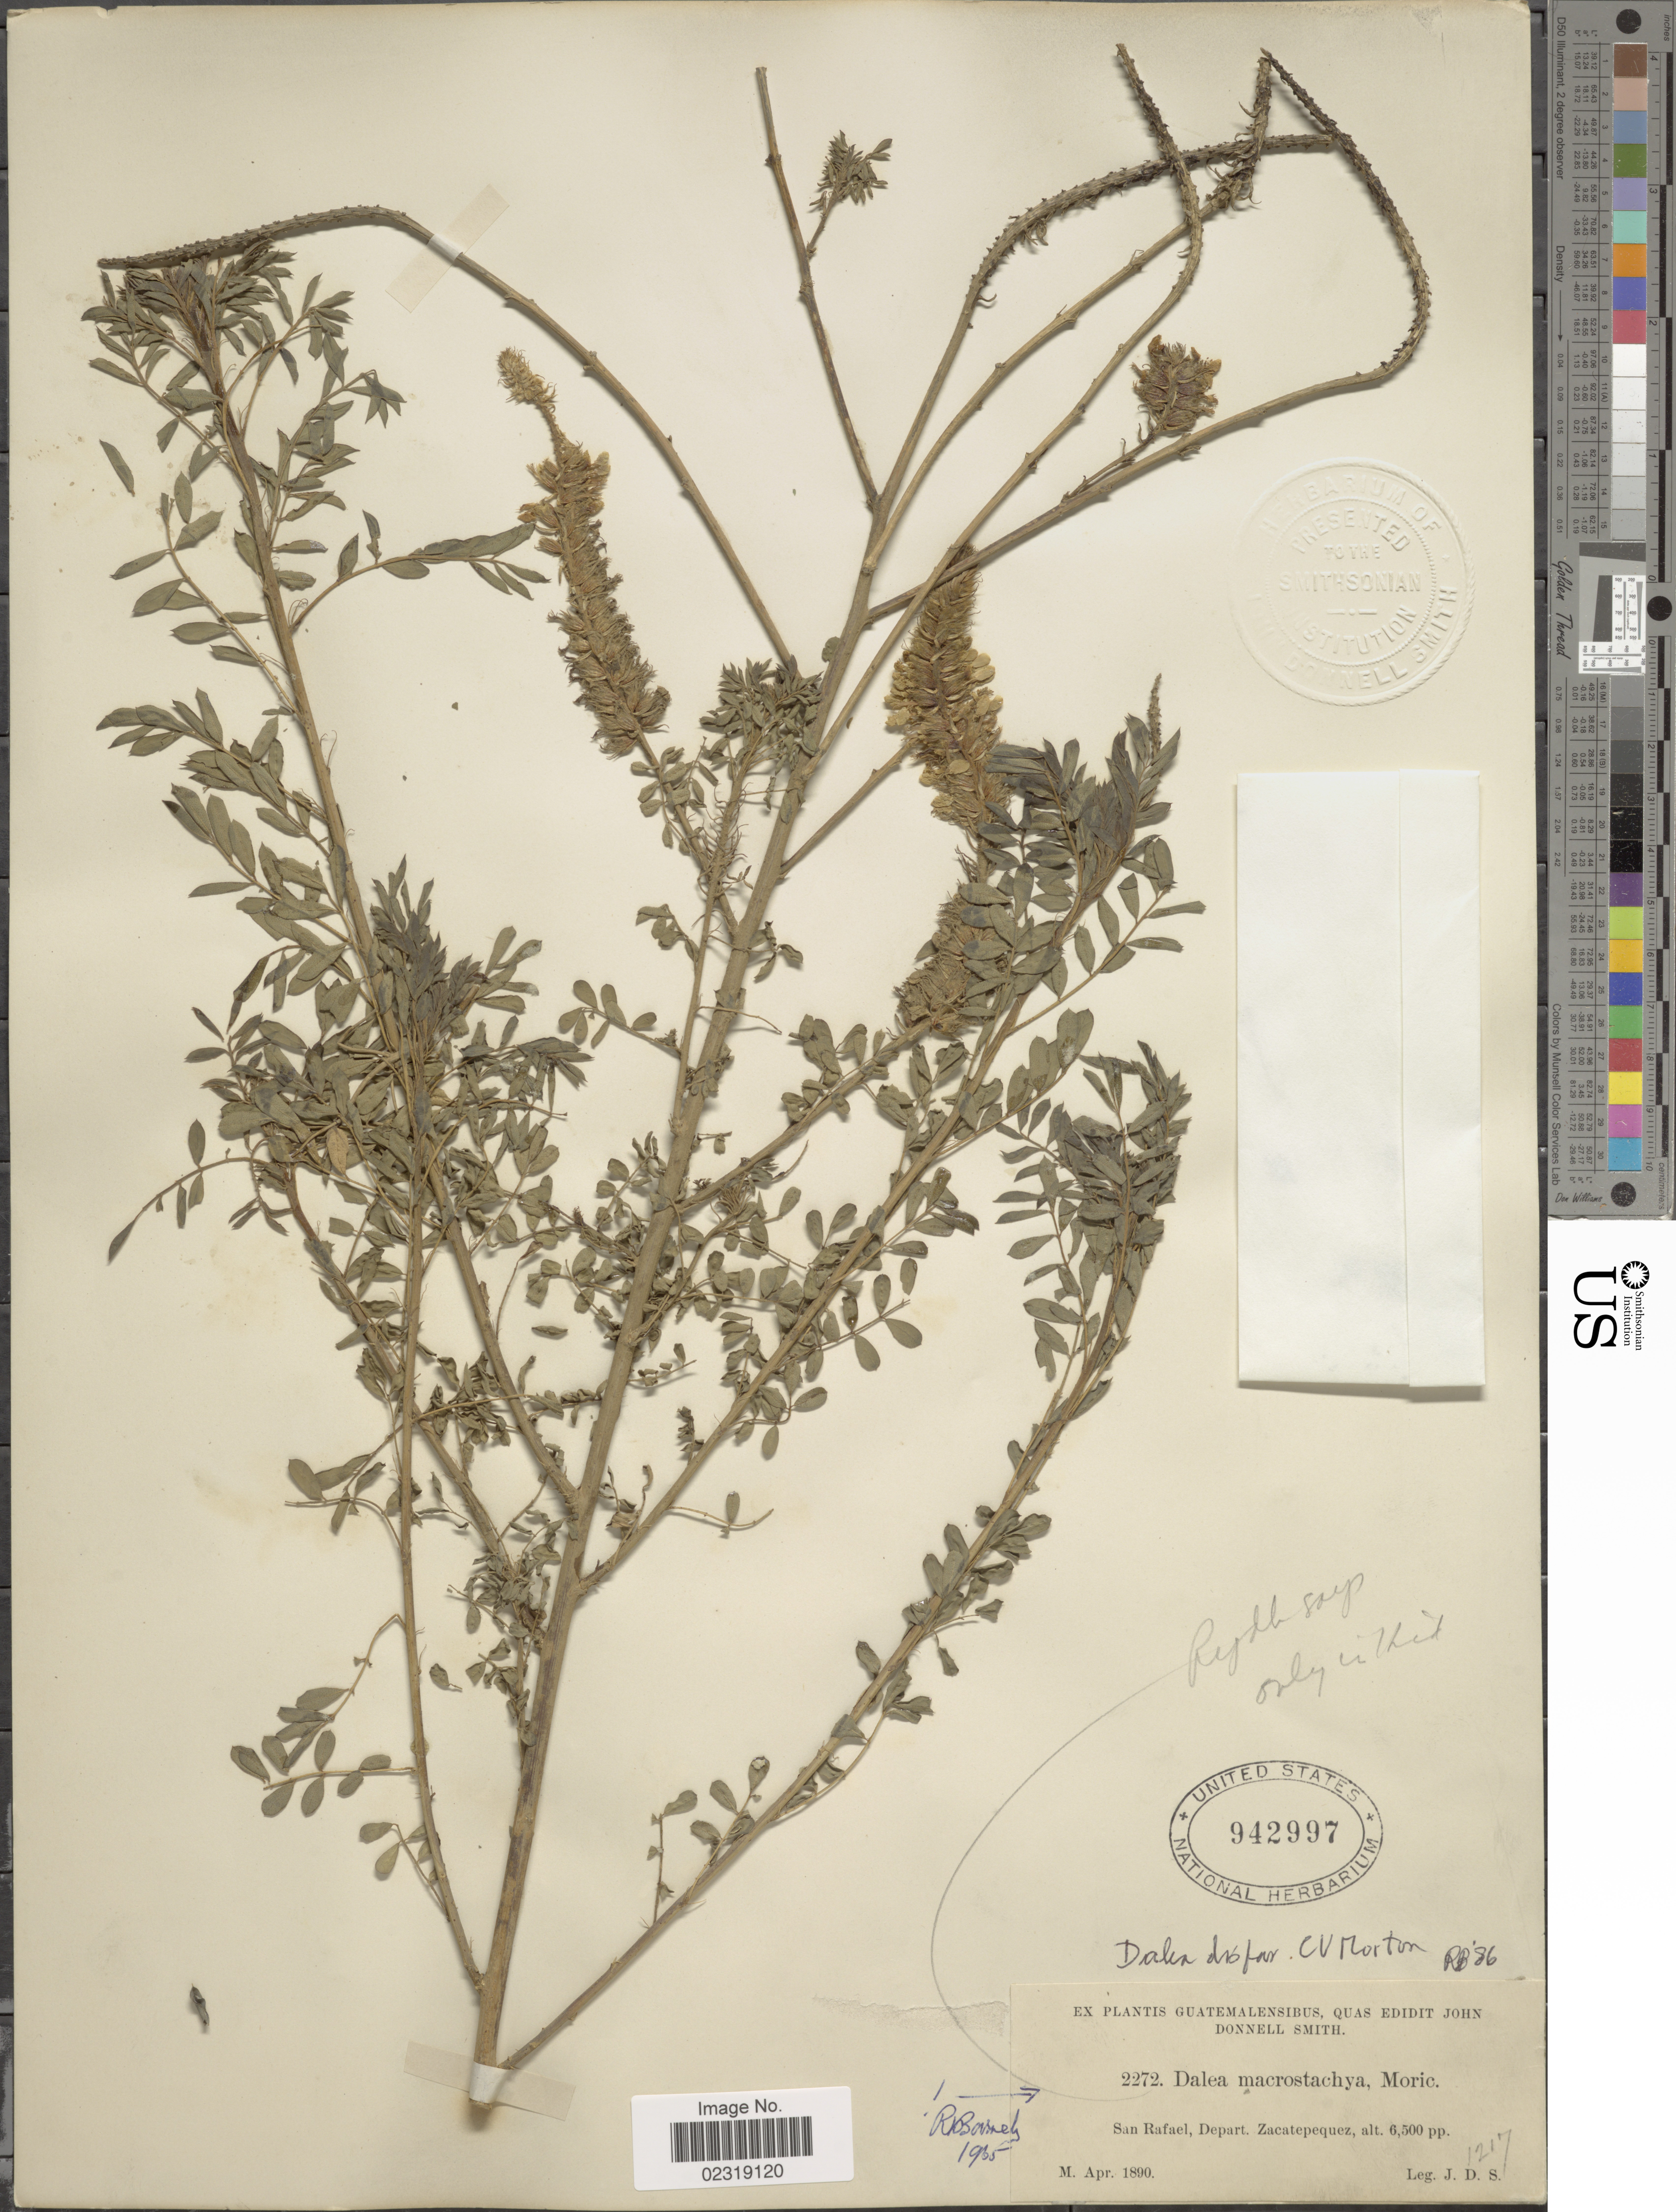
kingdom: Plantae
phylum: Tracheophyta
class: Magnoliopsida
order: Fabales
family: Fabaceae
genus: Dalea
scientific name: Dalea dispar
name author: C.V. Morton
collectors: J. Donnell Smith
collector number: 2272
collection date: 1890-04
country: Guatemala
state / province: Sacatepéquez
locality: Guatemalensibus, San Rafael, Depart, Zacatepequez.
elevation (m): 1981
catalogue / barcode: US 942997